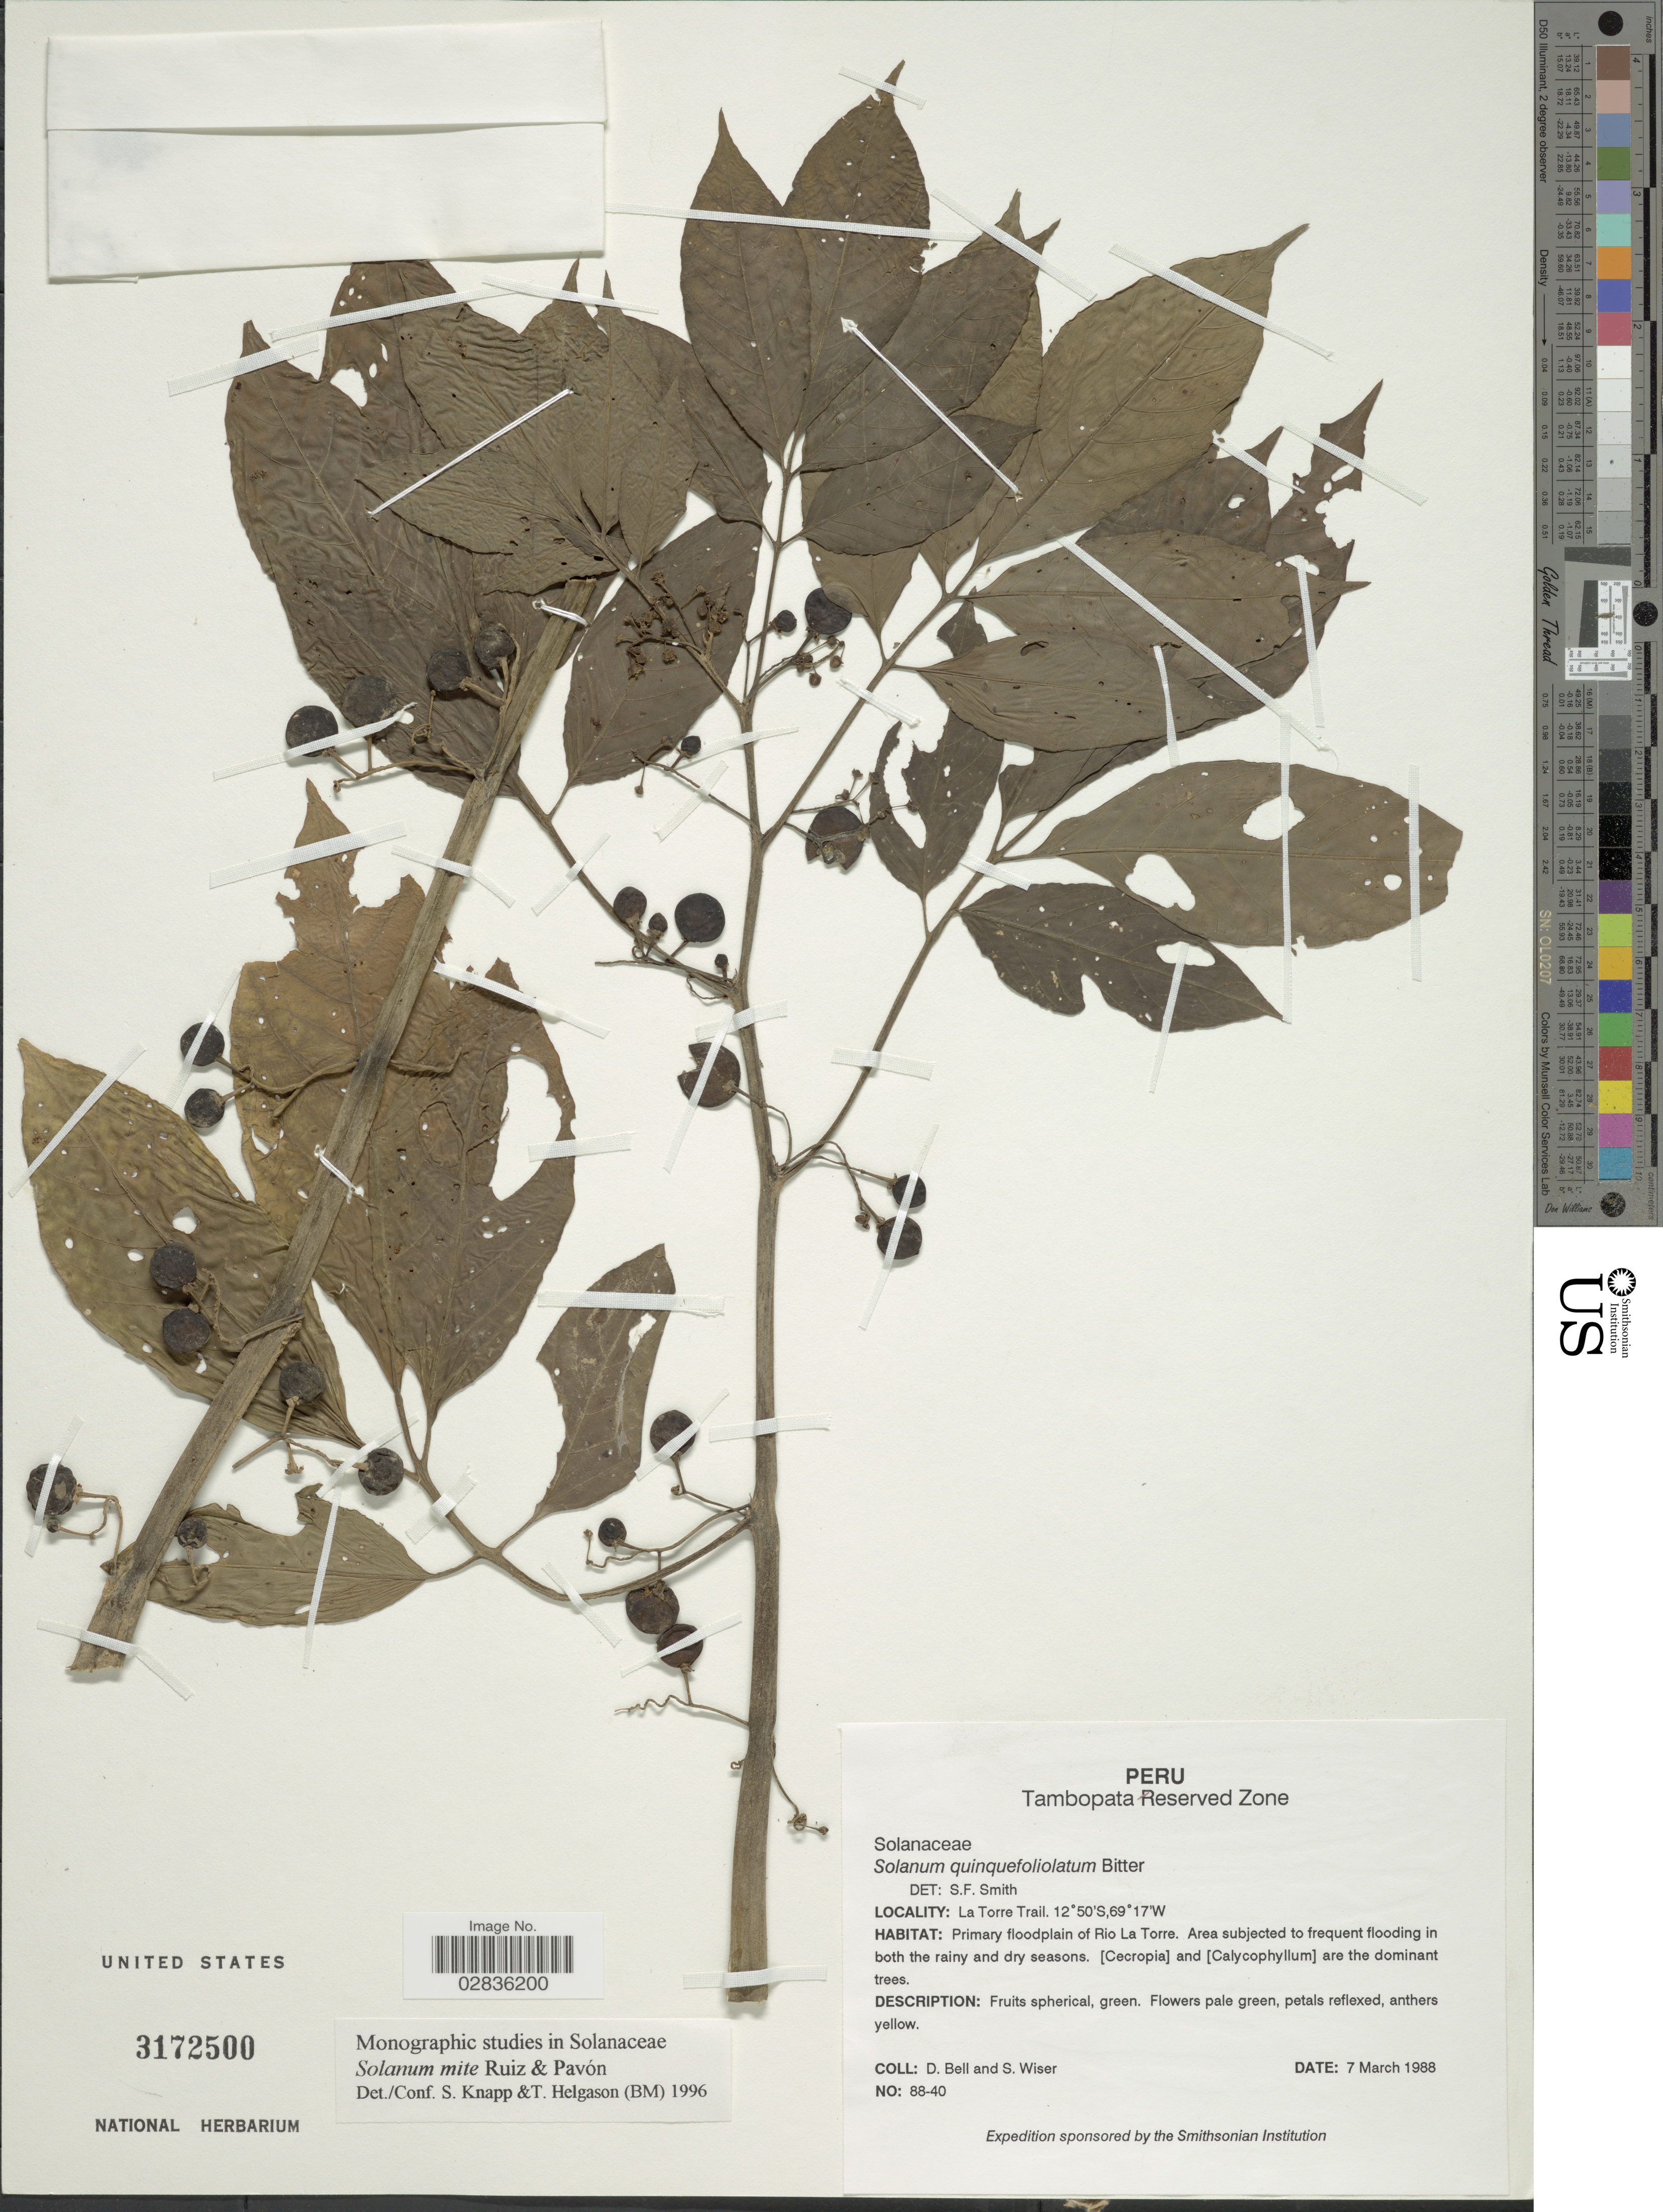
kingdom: Plantae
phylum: Tracheophyta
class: Magnoliopsida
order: Solanales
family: Solanaceae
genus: Solanum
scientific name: Solanum mite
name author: Ruiz & Pav.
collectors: D. A. Bell & S. Wiser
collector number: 88-40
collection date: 1988-03-07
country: Peru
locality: Tambopata Reserved Zone. La Torre Trail. Primary floodplain of Rio La Torre.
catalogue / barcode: US 3172500